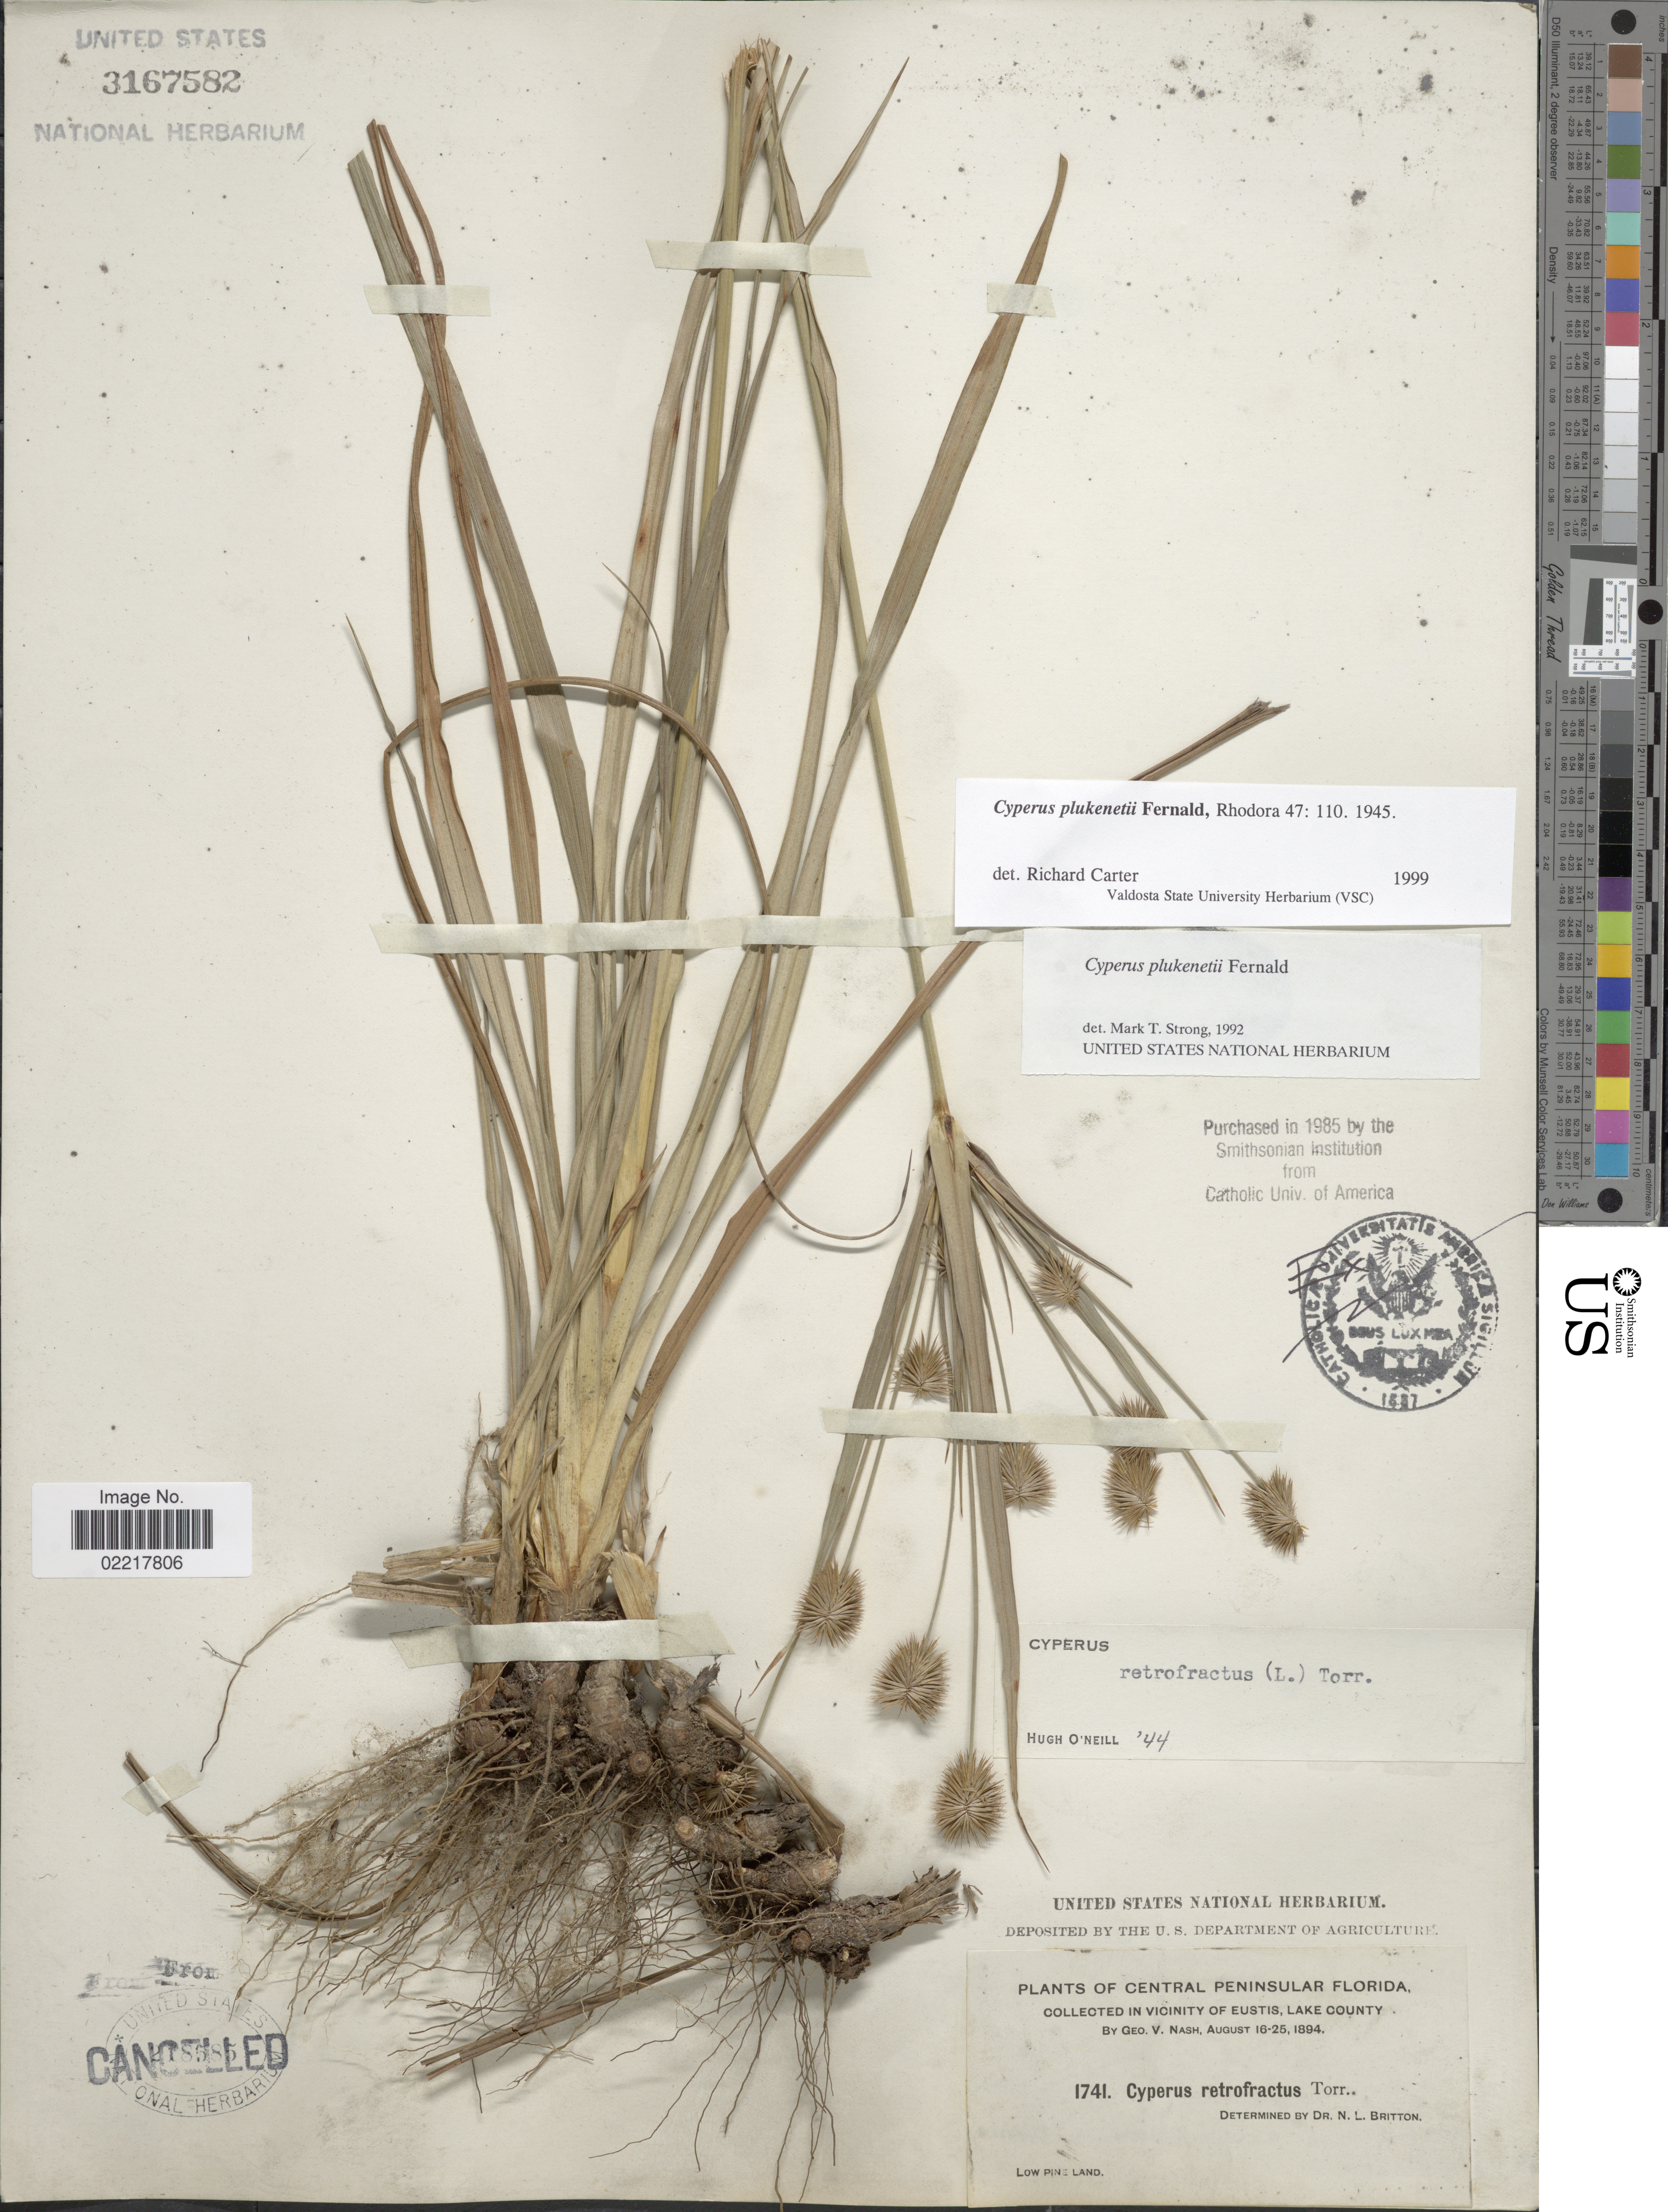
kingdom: Plantae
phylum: Tracheophyta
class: Liliopsida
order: Poales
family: Cyperaceae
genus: Cyperus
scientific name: Cyperus plukenetii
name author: Fernald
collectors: G. V. Nash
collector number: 1741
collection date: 1894-08-16/1894-08-25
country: United States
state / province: Florida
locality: In the vicinity of Eustis, Lake County, Low Pineland. Central Peninsular Florida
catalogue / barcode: US 3167582